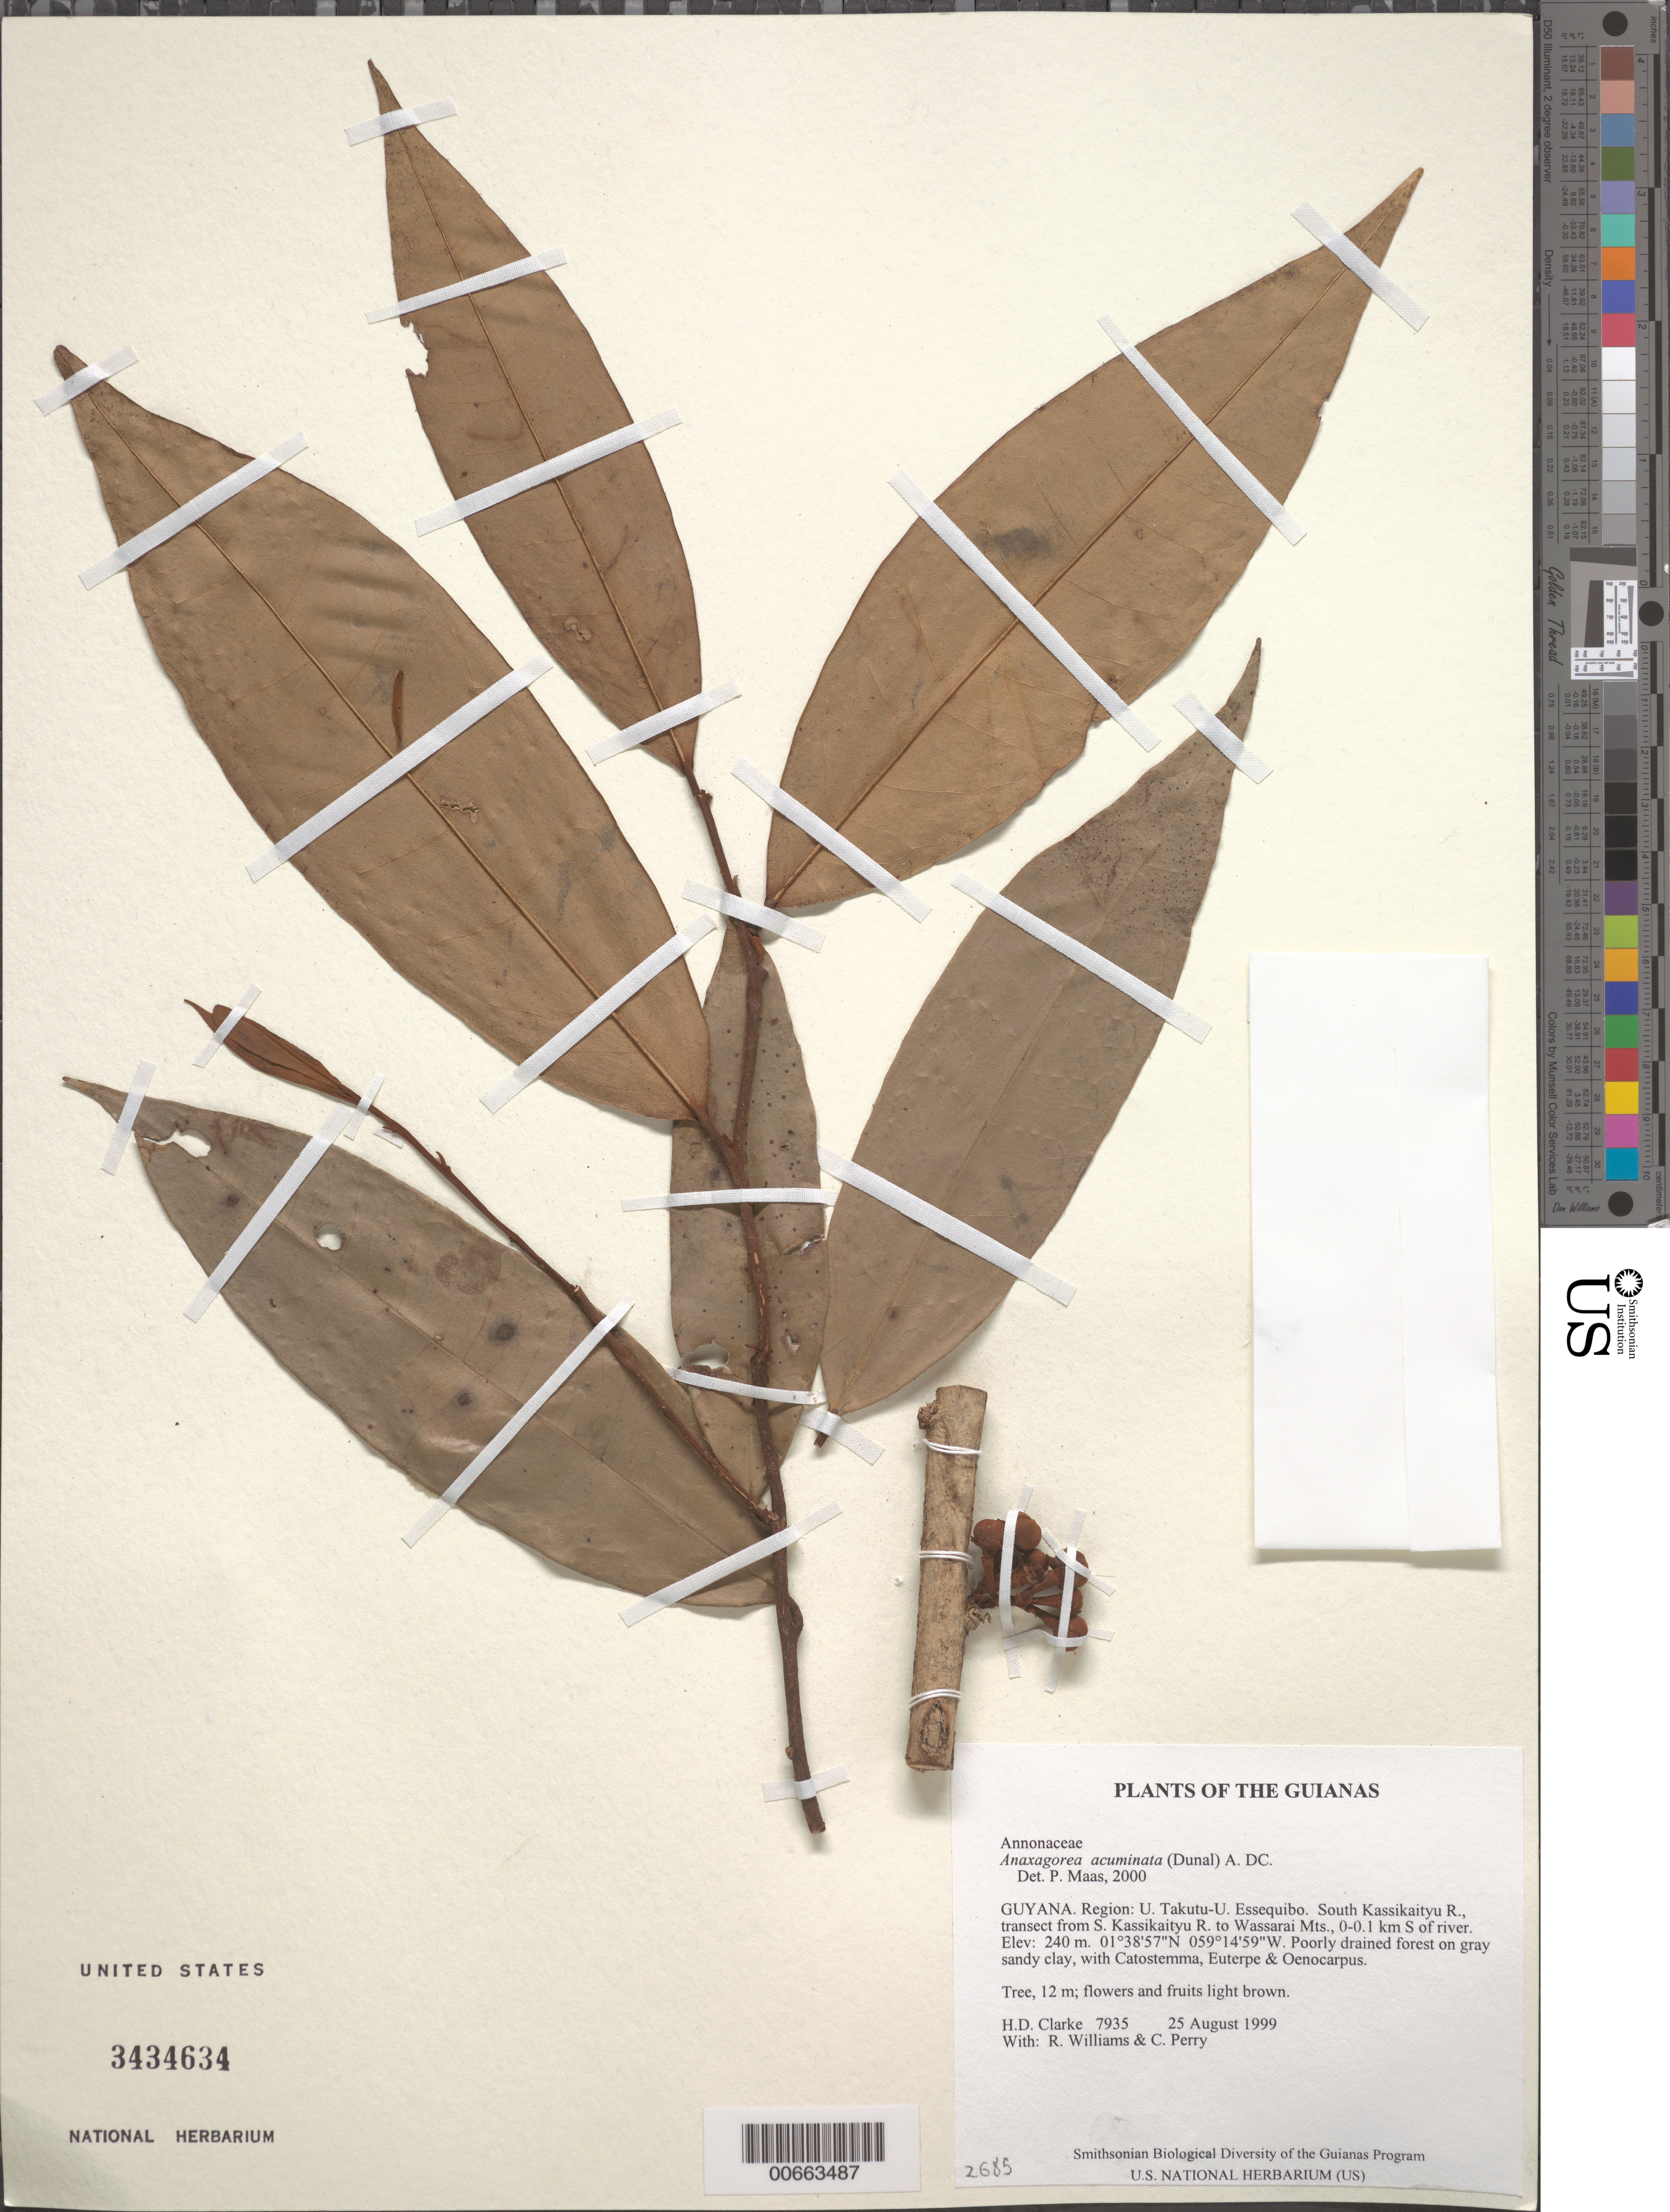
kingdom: Plantae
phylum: Tracheophyta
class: Magnoliopsida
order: Magnoliales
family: Annonaceae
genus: Anaxagorea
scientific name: Anaxagorea acuminata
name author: (Dunal) A. DC.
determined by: Maas, Paul J. M.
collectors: H. D. Clarke, R. Williams & C. Perry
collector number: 7935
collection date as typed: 25 August 1999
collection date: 1999-08-25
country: Guyana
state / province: U. Takutu-U. Essequibo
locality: South Kassikaityu R., transect from S. Kassikaityu R. to Wassarai Mts., 0-0.1 km S of river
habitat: Poorly drained forest on gray sandy clay, with Catostemma, Euterpe & Oenocarpus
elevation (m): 240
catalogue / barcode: US 3434634